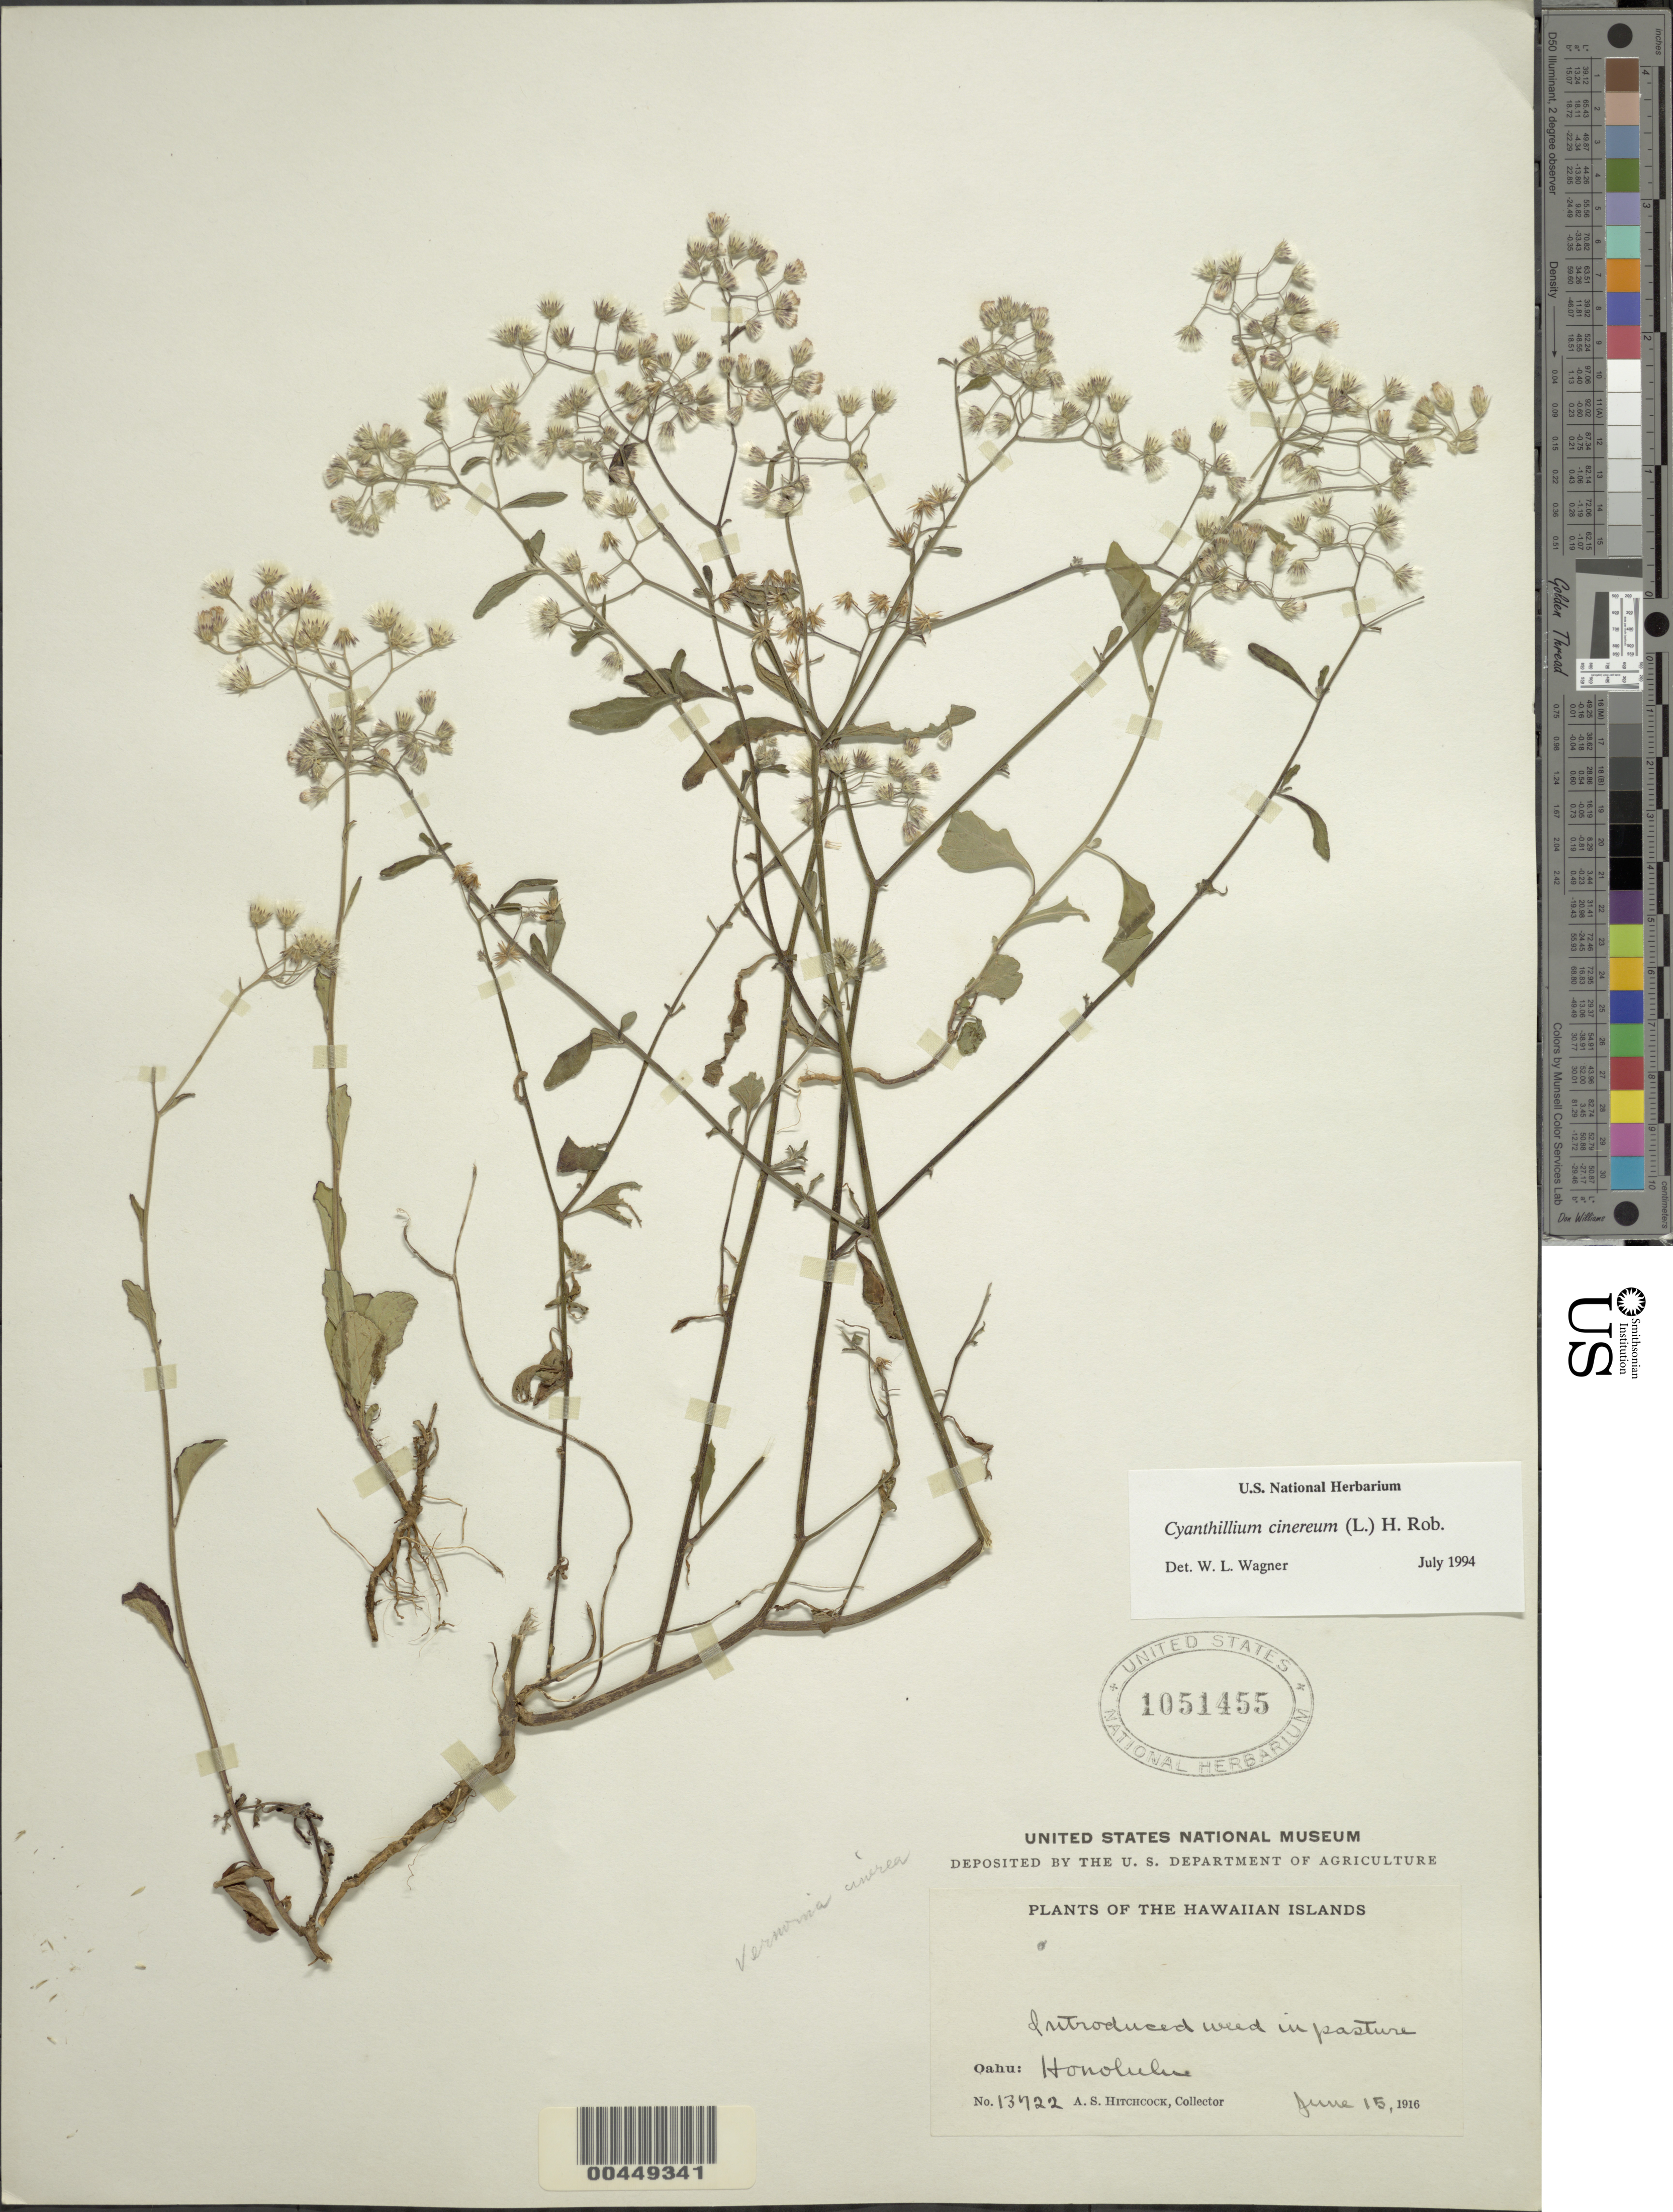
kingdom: Plantae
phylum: Tracheophyta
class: Magnoliopsida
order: Asterales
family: Asteraceae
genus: Cyanthillium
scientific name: Cyanthillium cinereum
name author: (L.) H. Rob.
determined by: Wagner, W. L., (BOT), Smithsonian Institution - National Museum of Natural History (UNITED STATES)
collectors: A. S. Hitchcock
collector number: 13722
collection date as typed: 15 Jun 1916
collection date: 1916-06-15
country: United States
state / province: Hawaii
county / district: Honolulu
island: Oahu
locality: Honolulu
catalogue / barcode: US 1051455